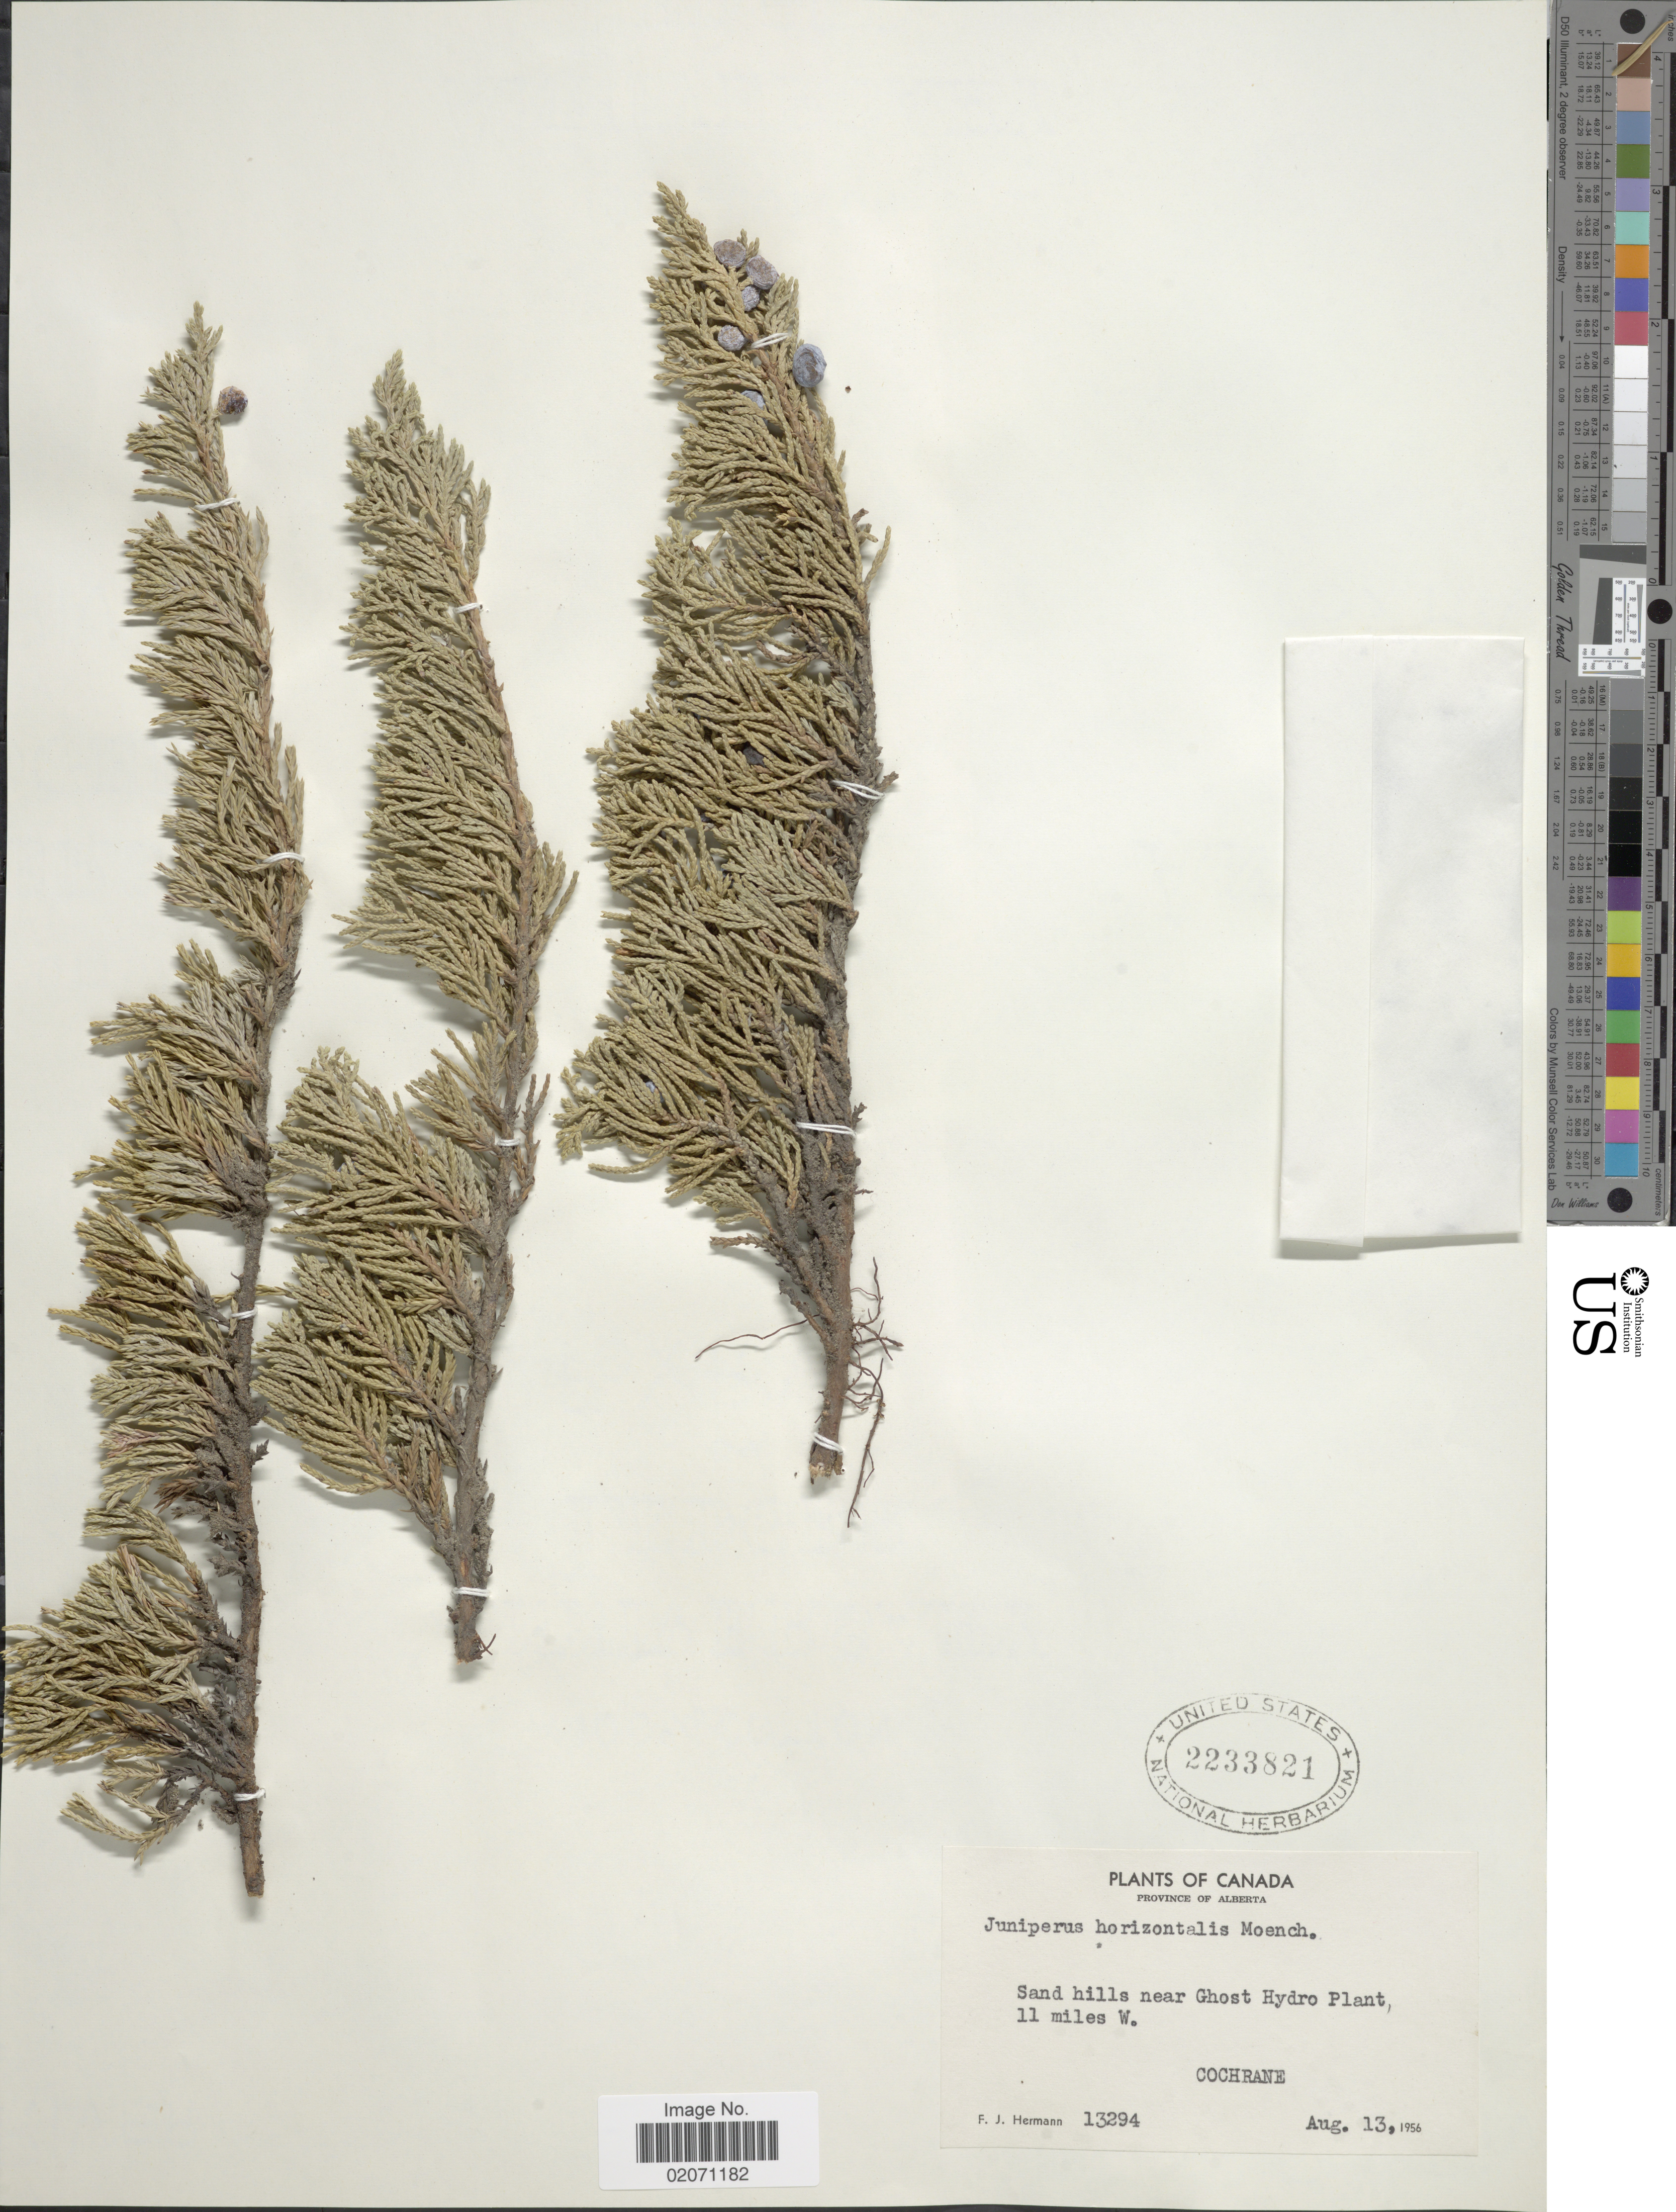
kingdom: Plantae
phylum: Tracheophyta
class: Pinopsida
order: Pinales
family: Cupressaceae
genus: Juniperus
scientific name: Juniperus horizontalis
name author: Moench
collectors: F. J. Hermann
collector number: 13294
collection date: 1956-08-13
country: Canada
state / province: Alberta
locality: Sand hills near Ghost Hydro Plant, 11 miles W. Cochrane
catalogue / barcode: US 2233821